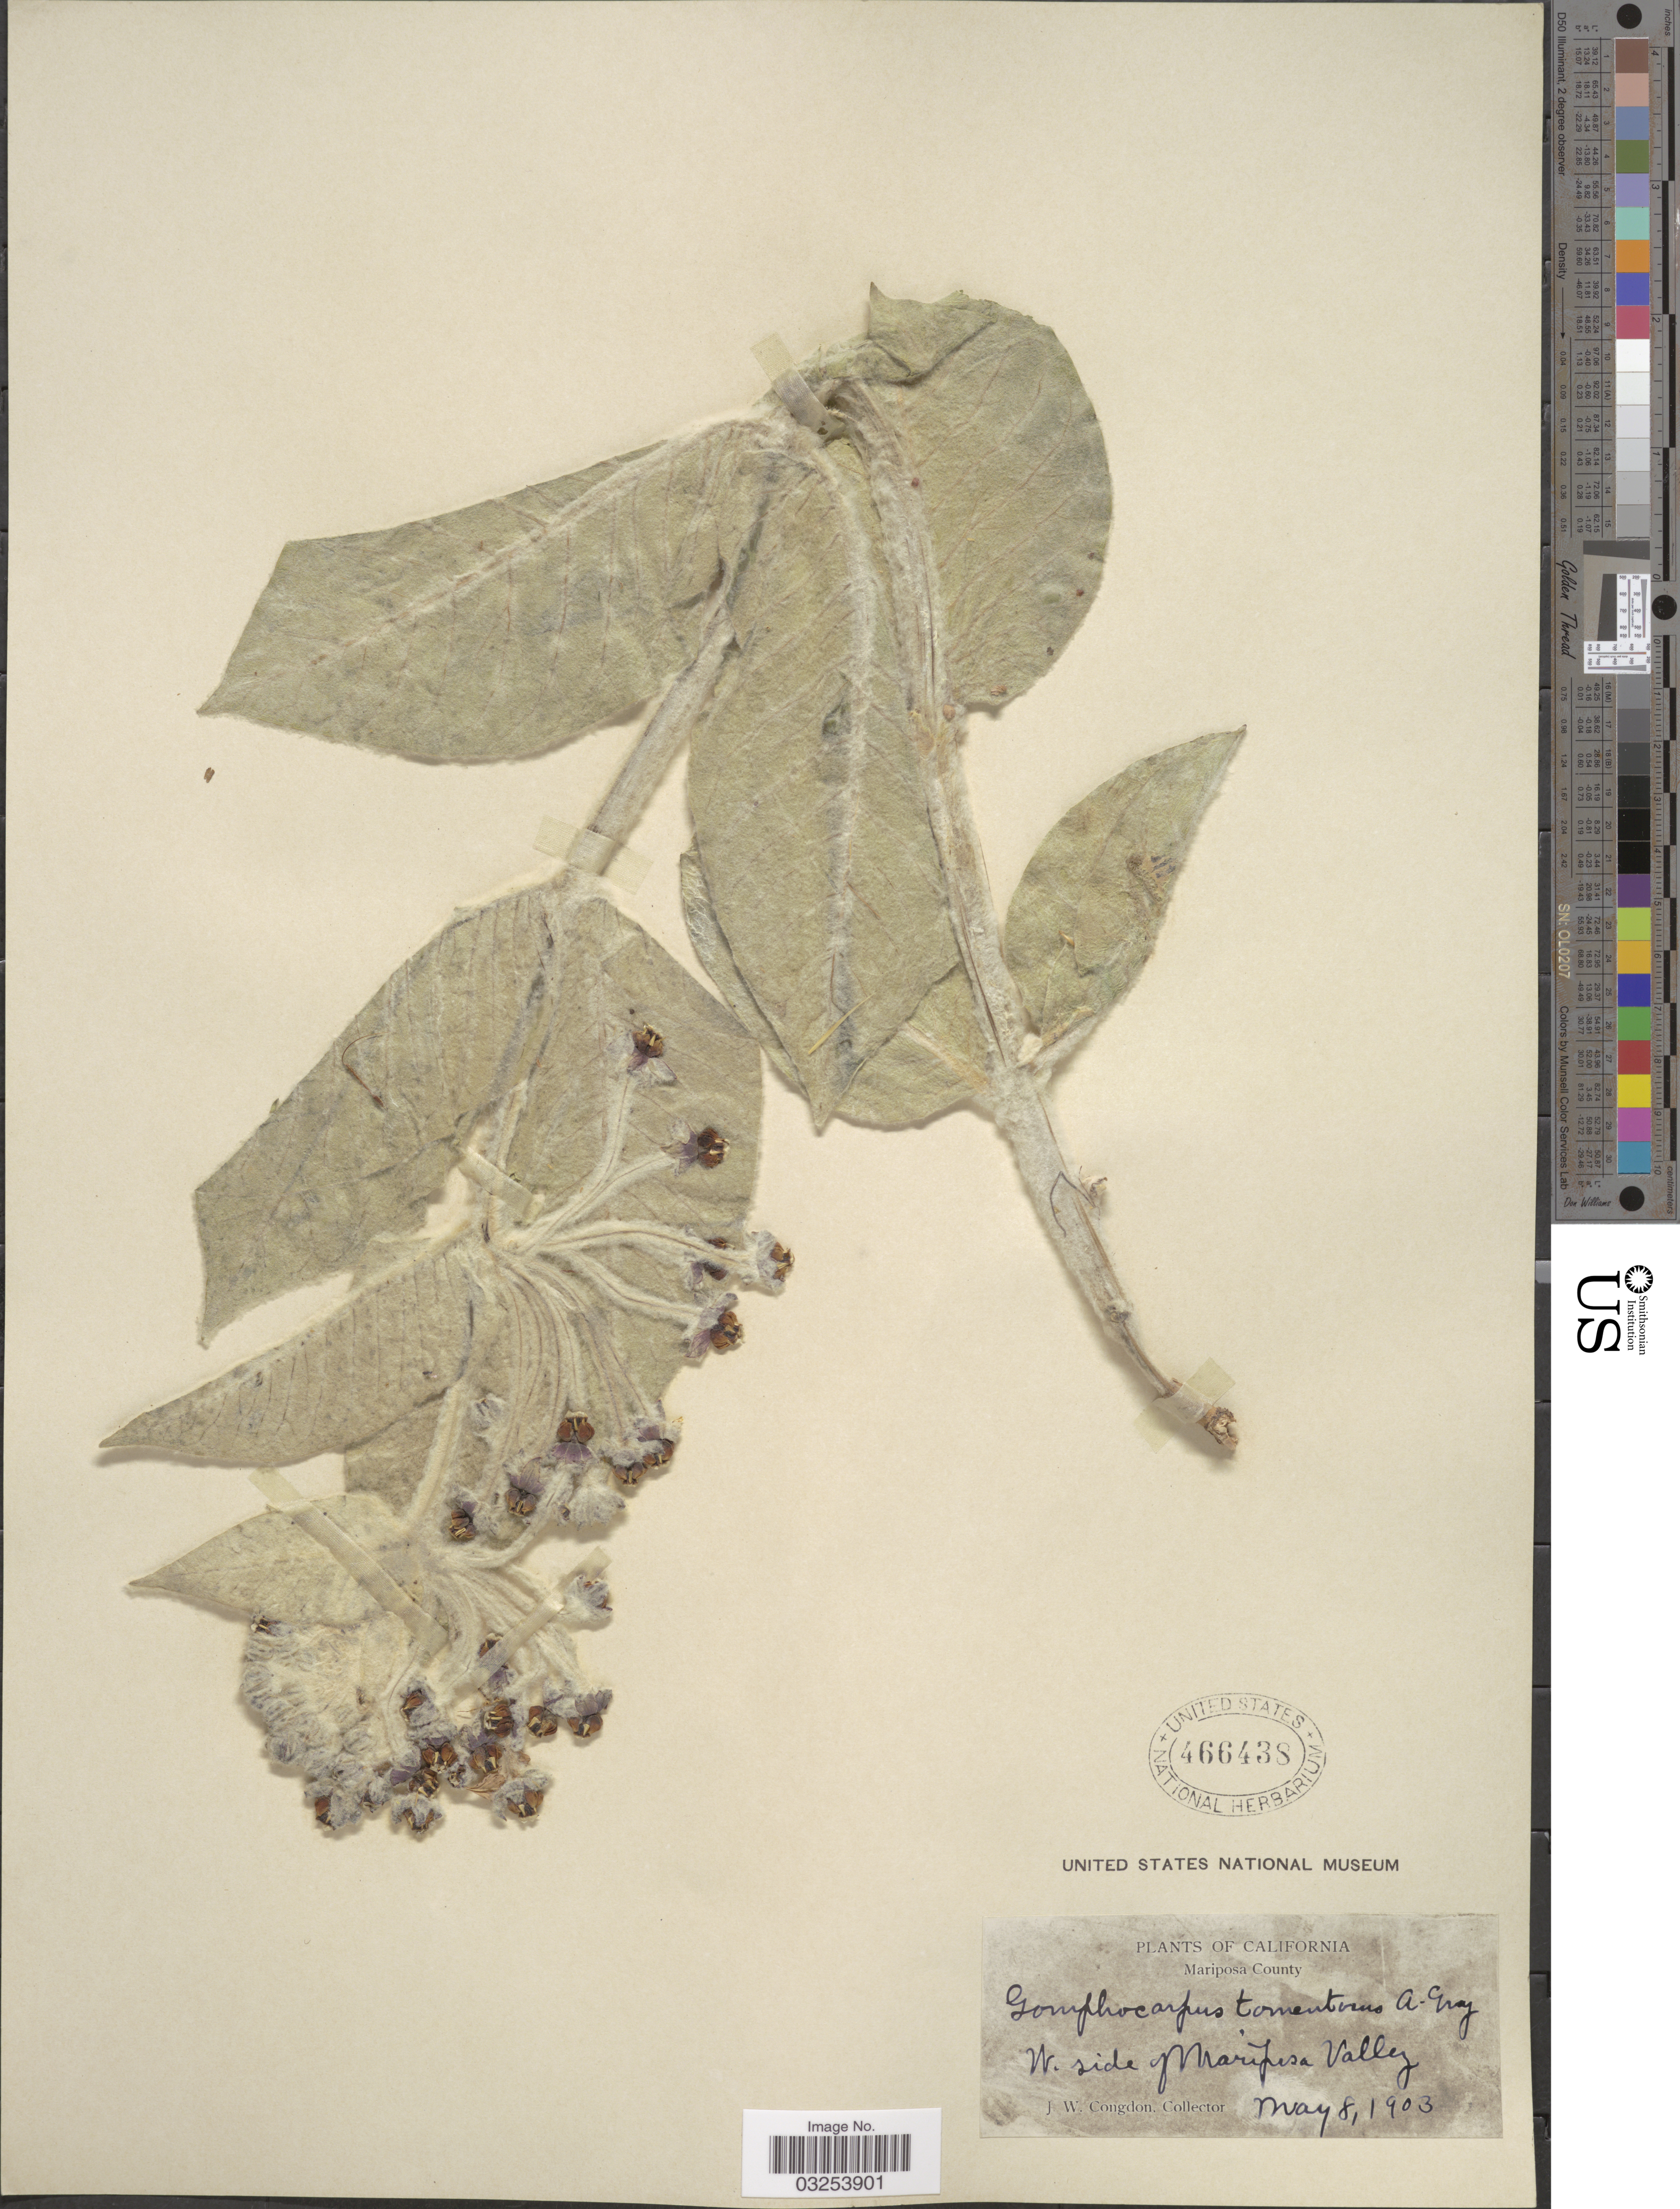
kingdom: Plantae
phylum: Tracheophyta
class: Magnoliopsida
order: Gentianales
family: Apocynaceae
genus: Asclepias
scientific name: Asclepias californica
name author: Greene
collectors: J. W. Congdon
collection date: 1903-05-08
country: United States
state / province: California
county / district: Mariposa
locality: Mariposa County. W. side of Mariposa Valley.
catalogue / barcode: US 466438